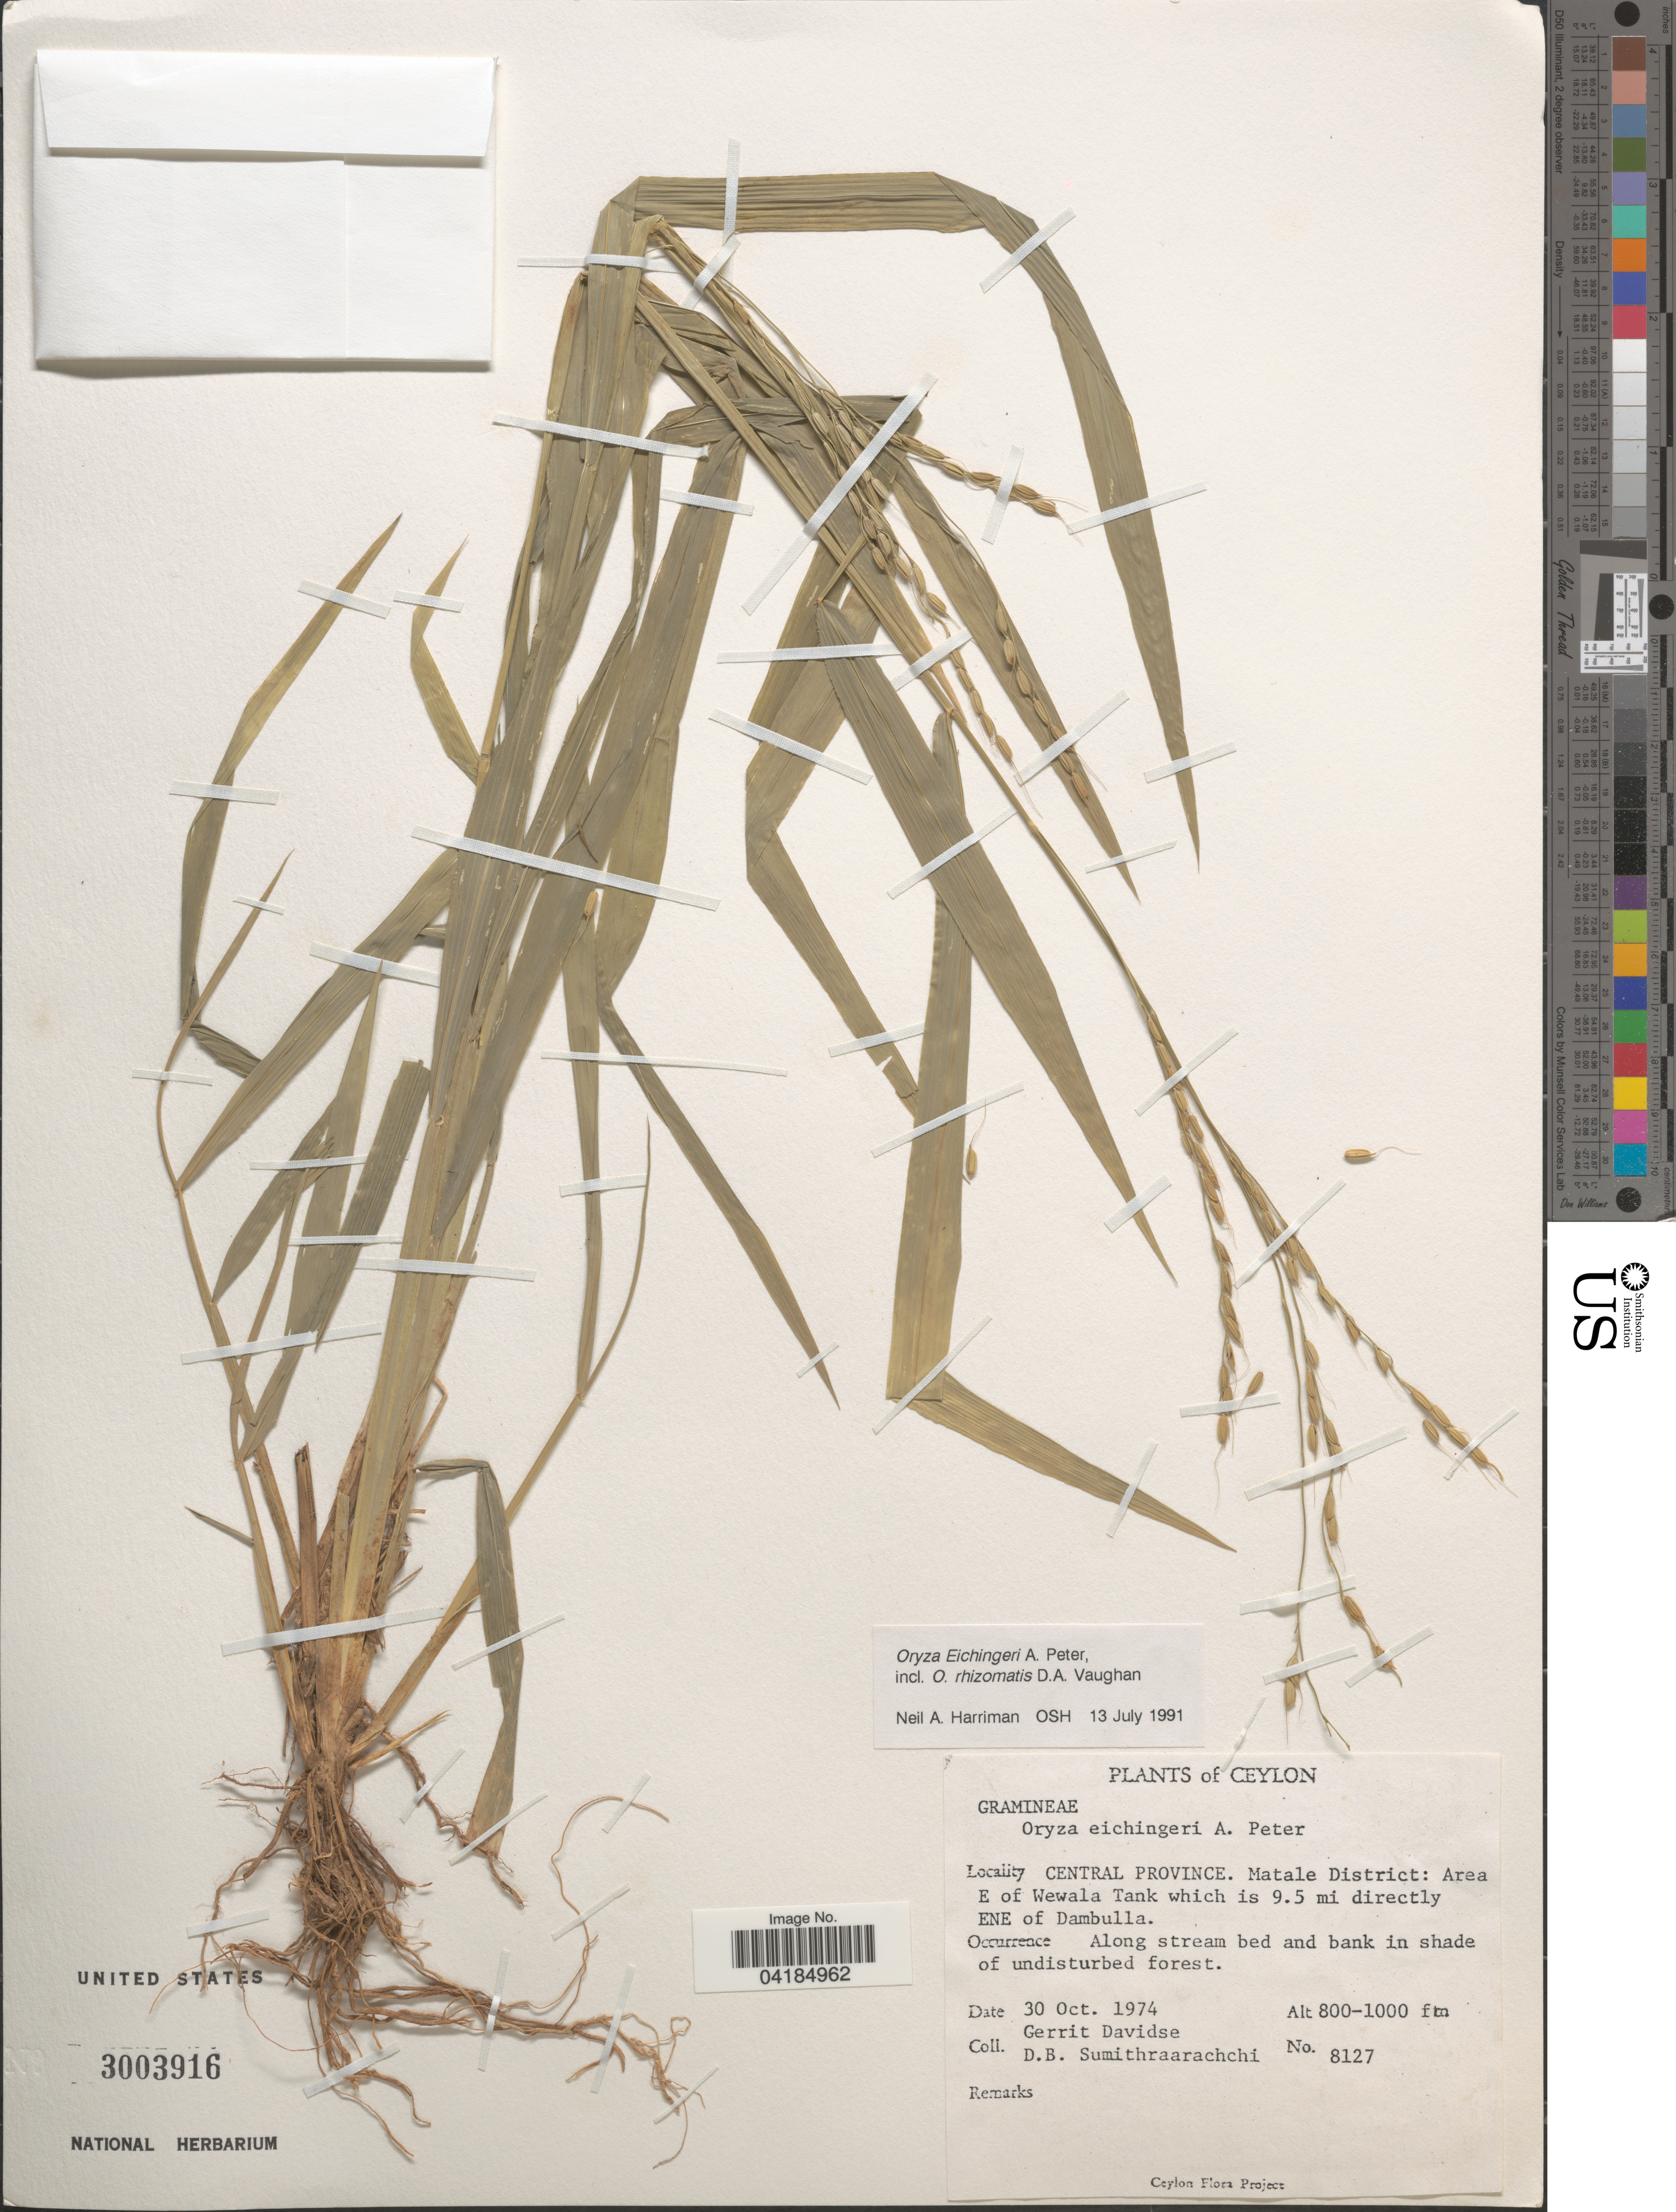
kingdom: Plantae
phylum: Tracheophyta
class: Liliopsida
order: Poales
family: Poaceae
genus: Oryza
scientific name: Oryza eichingeri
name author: Peter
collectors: G. Davidse & D. B. Sumithraarachchi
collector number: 8127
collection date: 1974-10-30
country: Sri Lanka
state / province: Central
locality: Ceylon. Matale District: Area E of Wewala Tank which is 9.5 mi directly ENE of Dambulla.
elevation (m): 244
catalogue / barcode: US 3003916